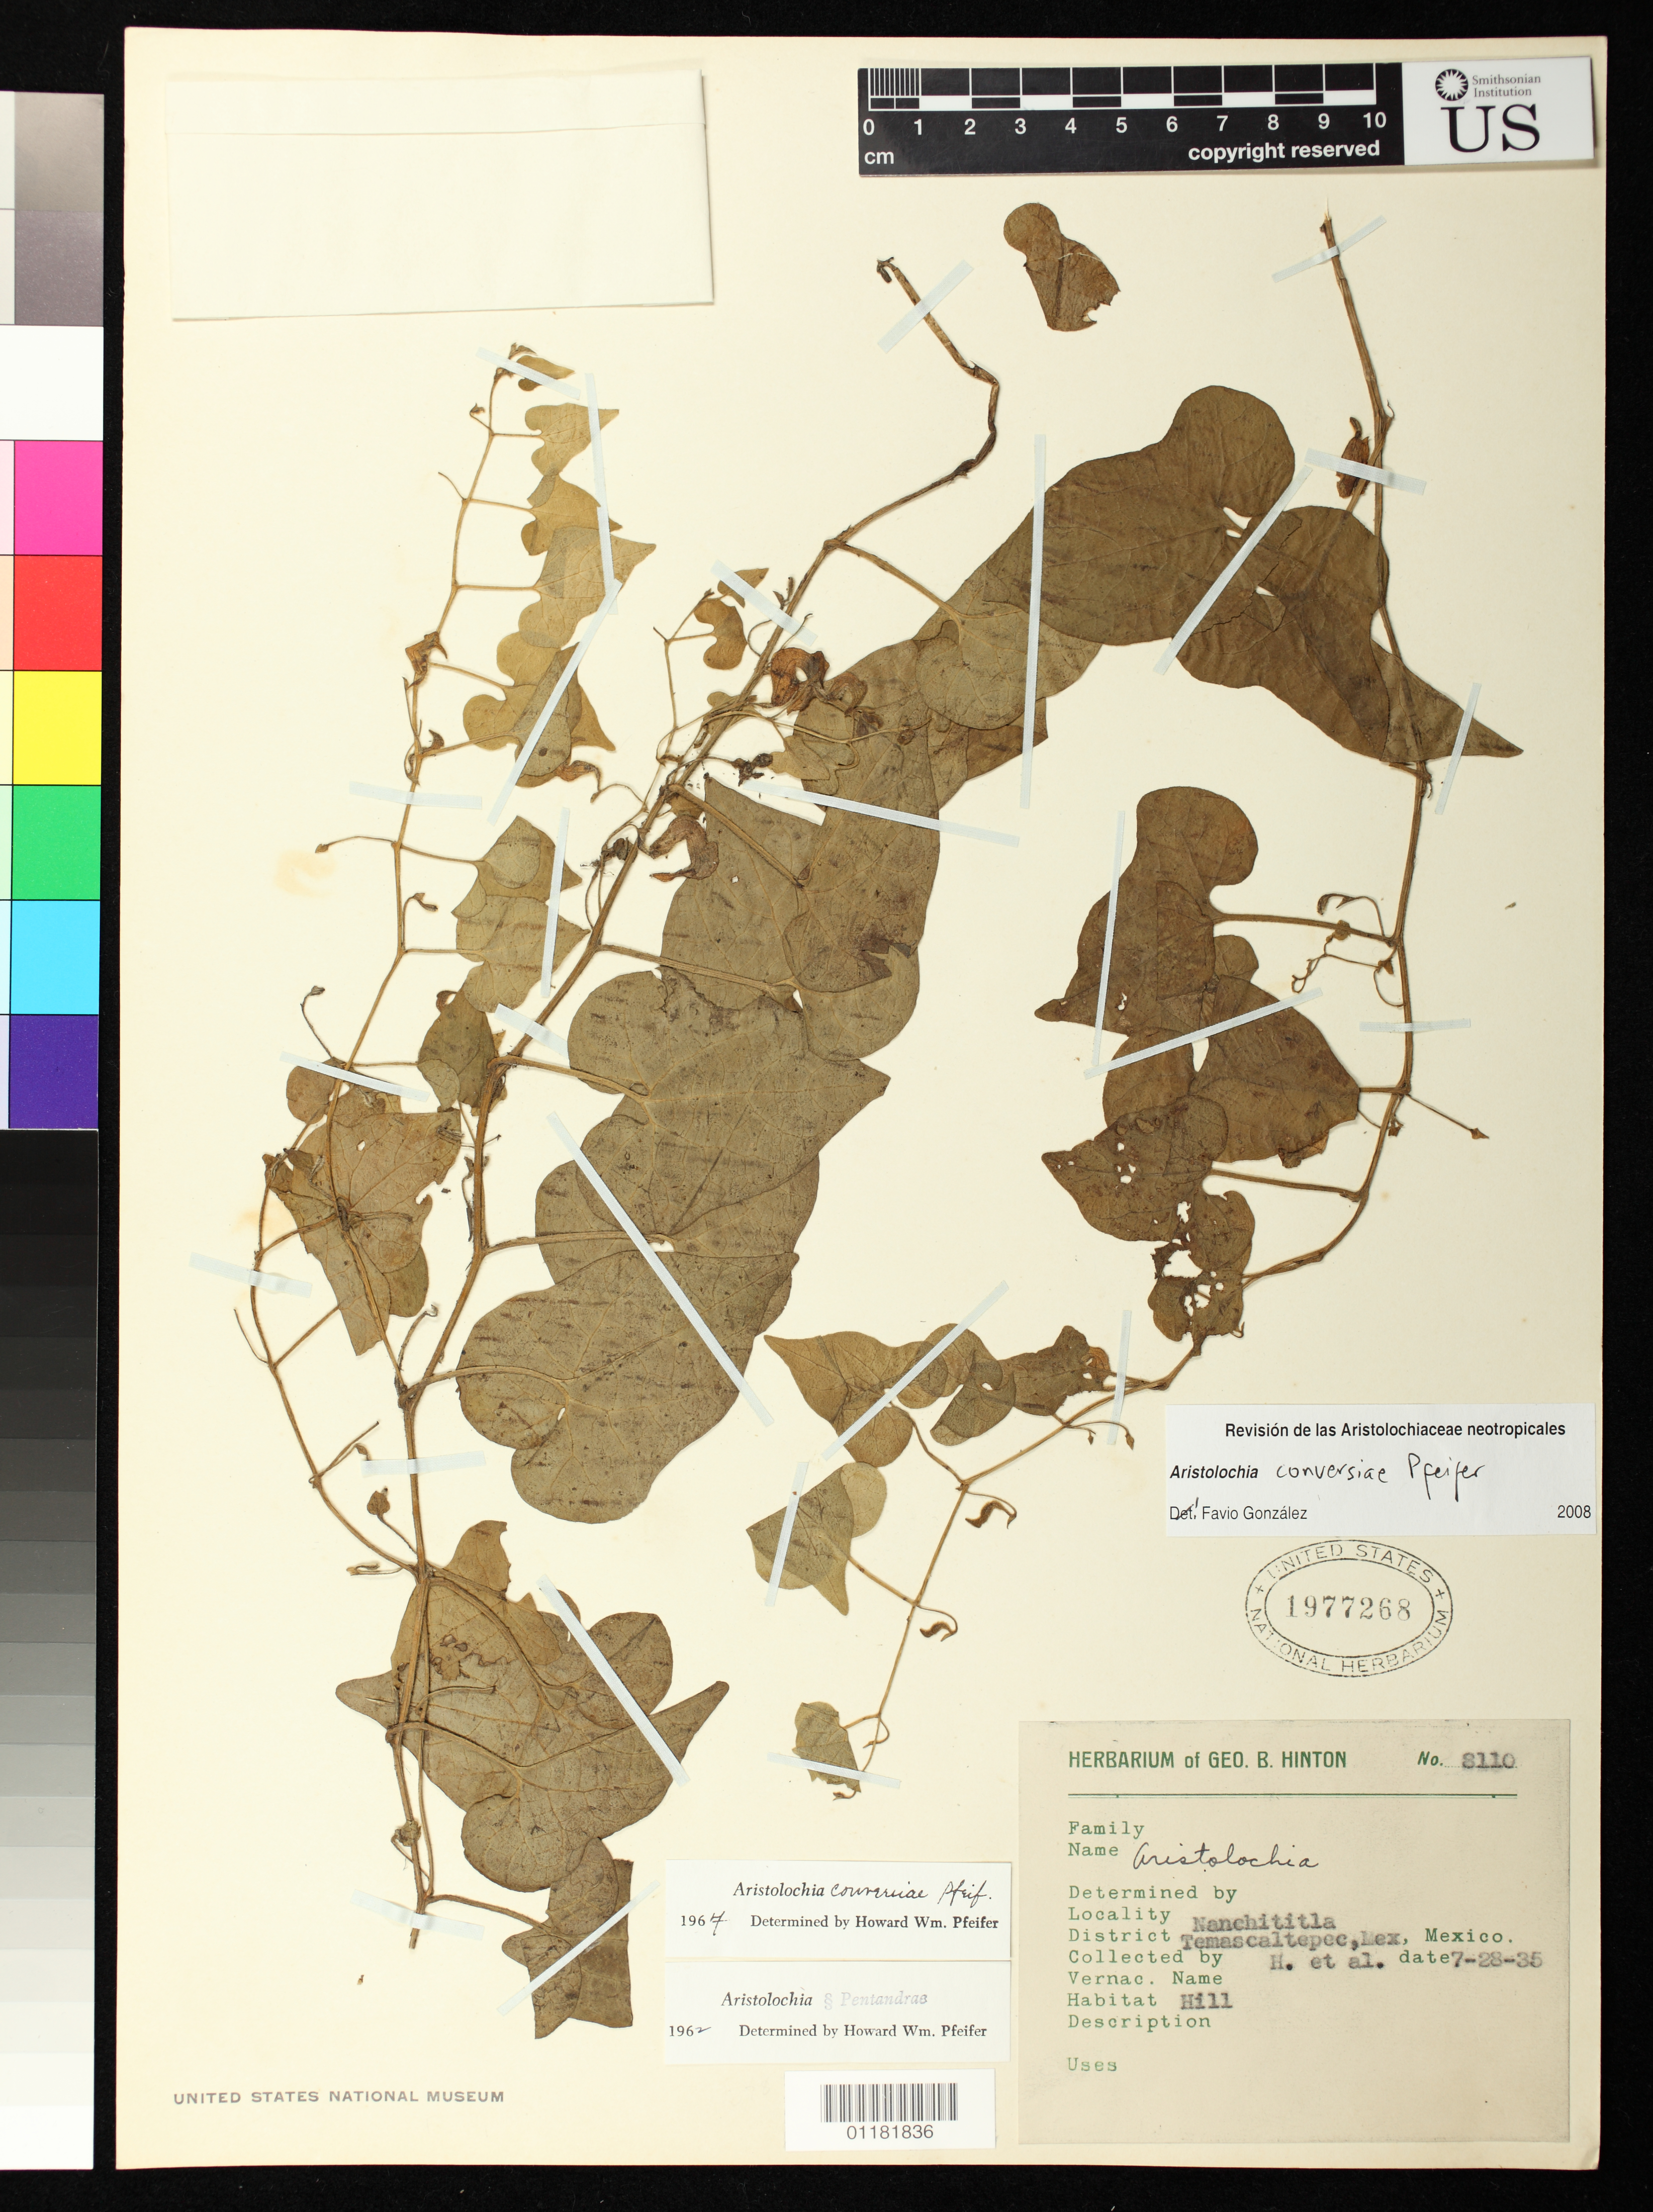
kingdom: Plantae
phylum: Tracheophyta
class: Magnoliopsida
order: Piperales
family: Aristolochiaceae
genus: Aristolochia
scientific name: Aristolochia conversiae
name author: Pfeifer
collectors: G. B. Hinton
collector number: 8110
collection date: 1935-07-28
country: Mexico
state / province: México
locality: Nanchititla Temascaltepec District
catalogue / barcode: US 1977268